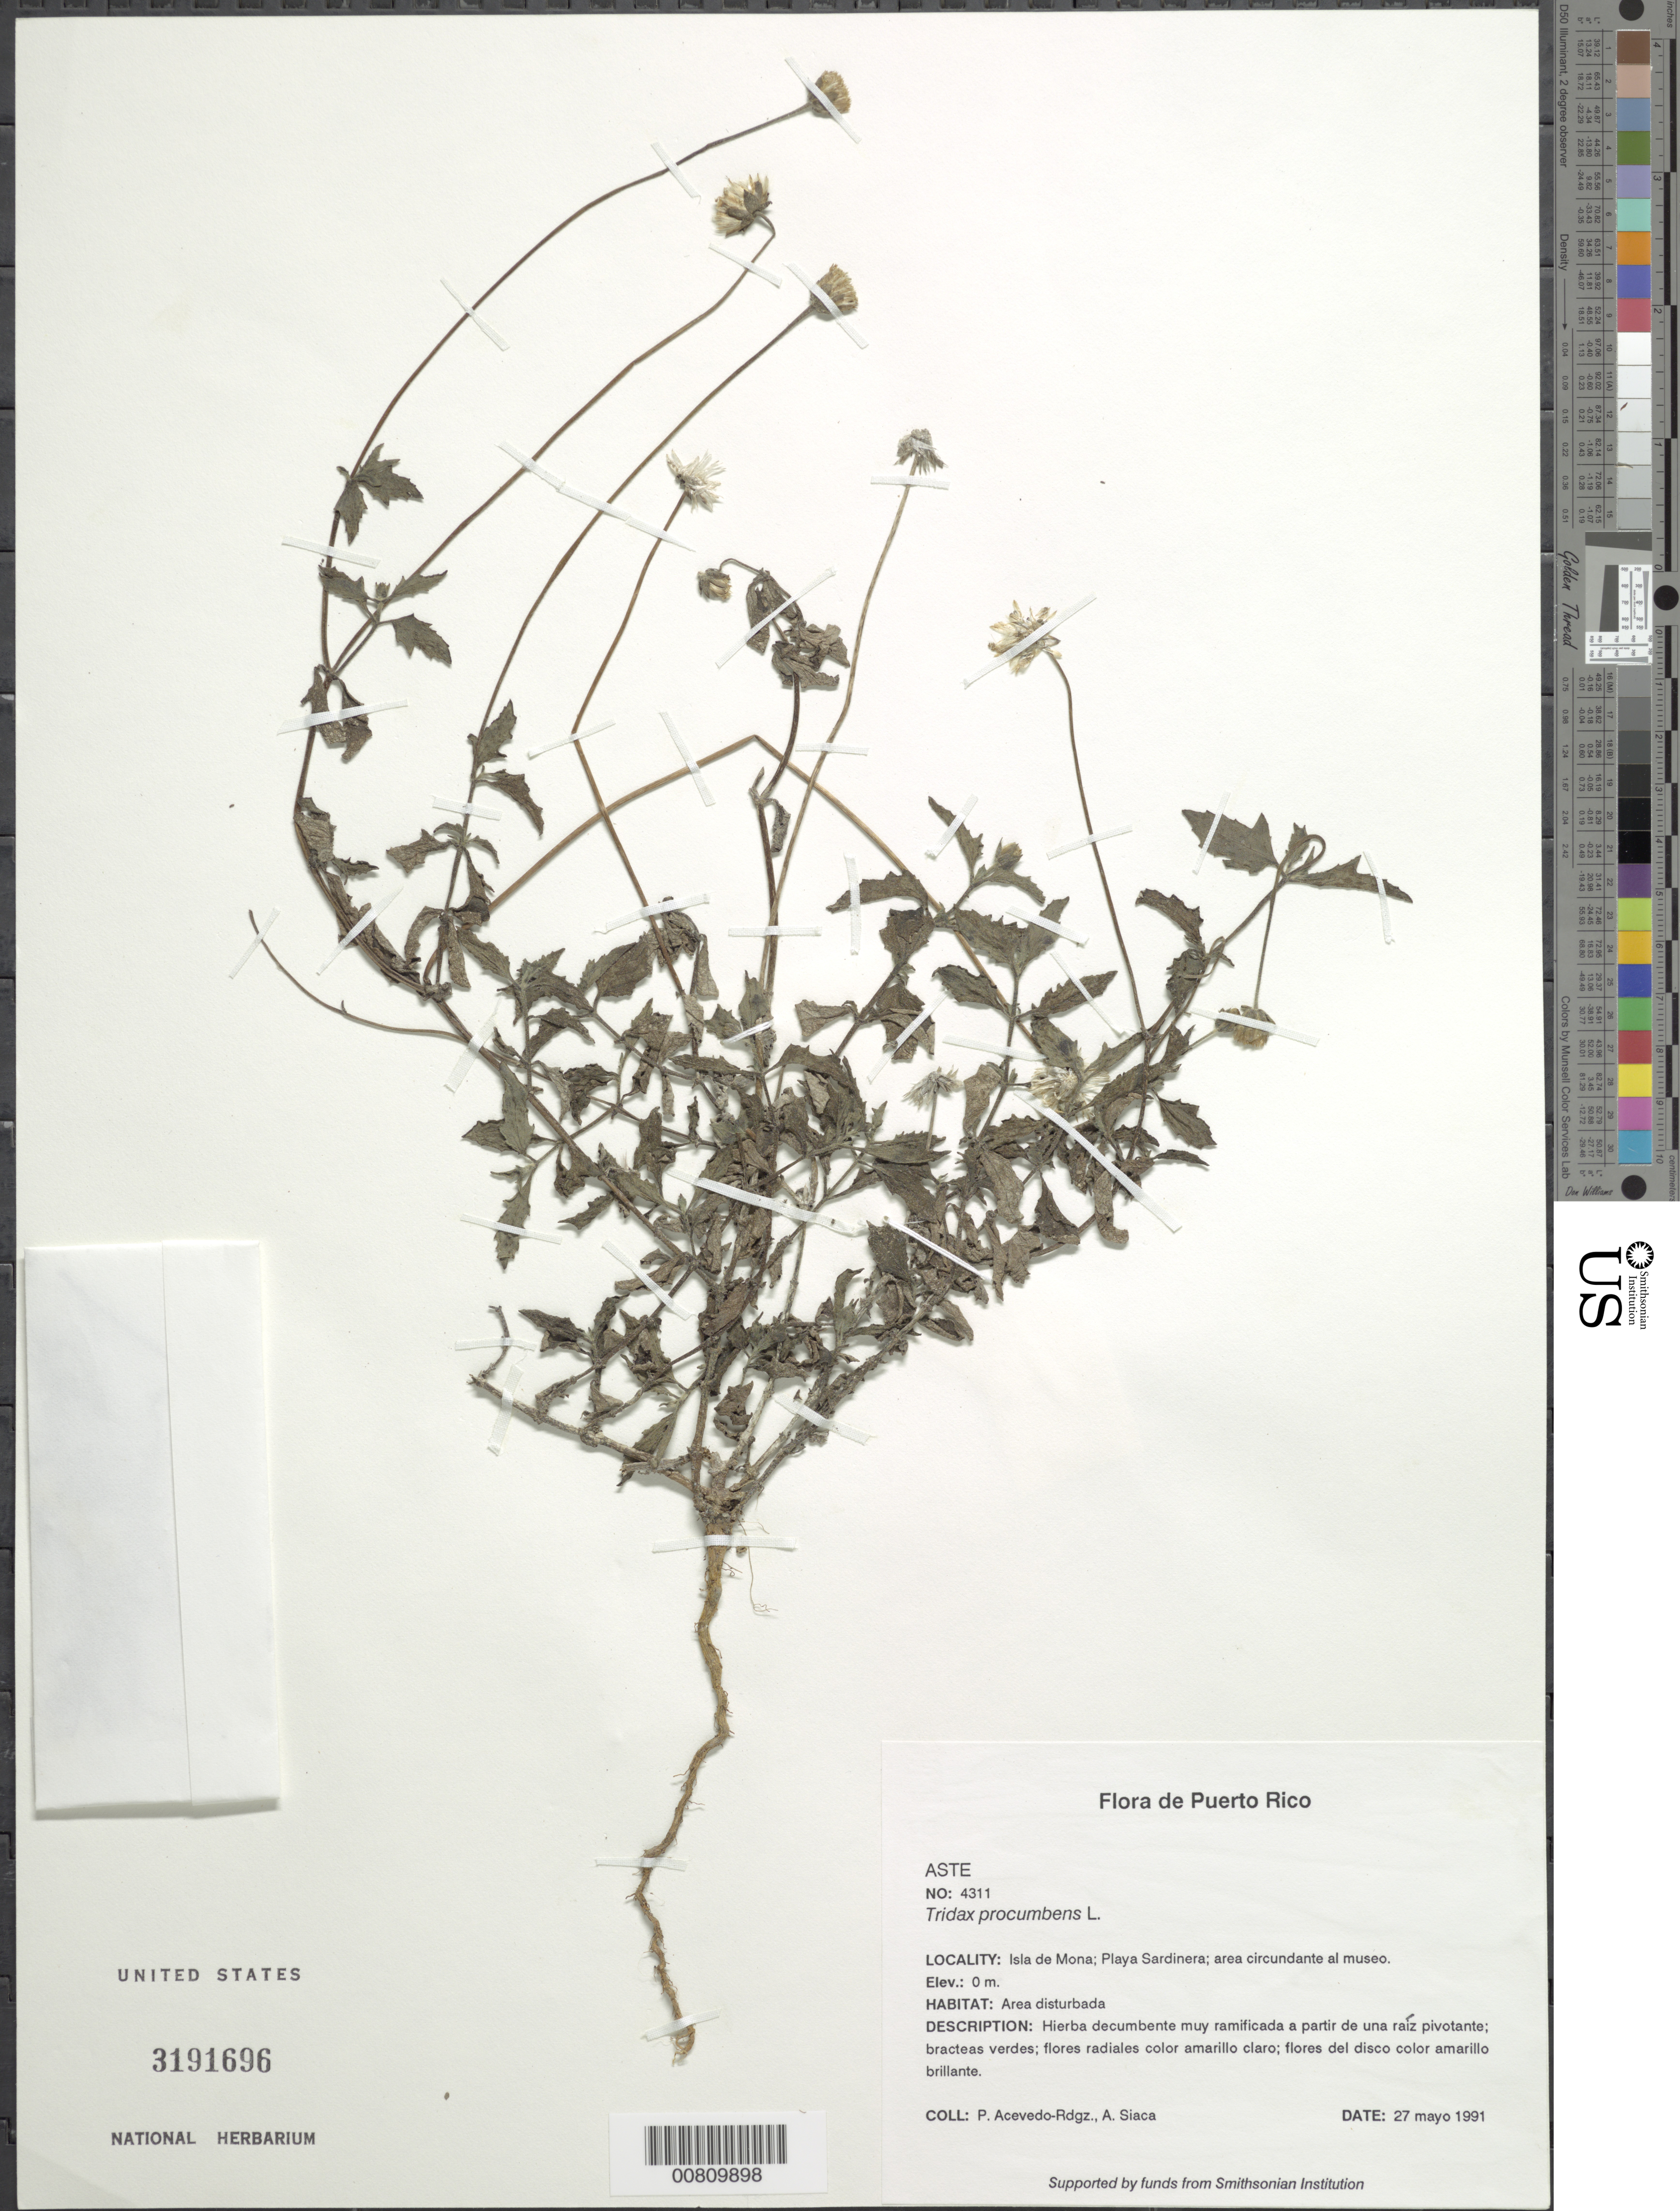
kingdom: Plantae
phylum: Tracheophyta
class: Magnoliopsida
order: Asterales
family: Asteraceae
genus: Tridax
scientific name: Tridax procumbens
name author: L.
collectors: P. Acevedo-Rodr. & A. Siaca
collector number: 4311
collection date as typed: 27 May 1991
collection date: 1991-05-27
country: Puerto Rico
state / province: Mayaguëz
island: Mona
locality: Isla de Mona; Playa Sardinera; area circundante al museo.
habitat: Area disturbada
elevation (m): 0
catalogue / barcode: US 3191696